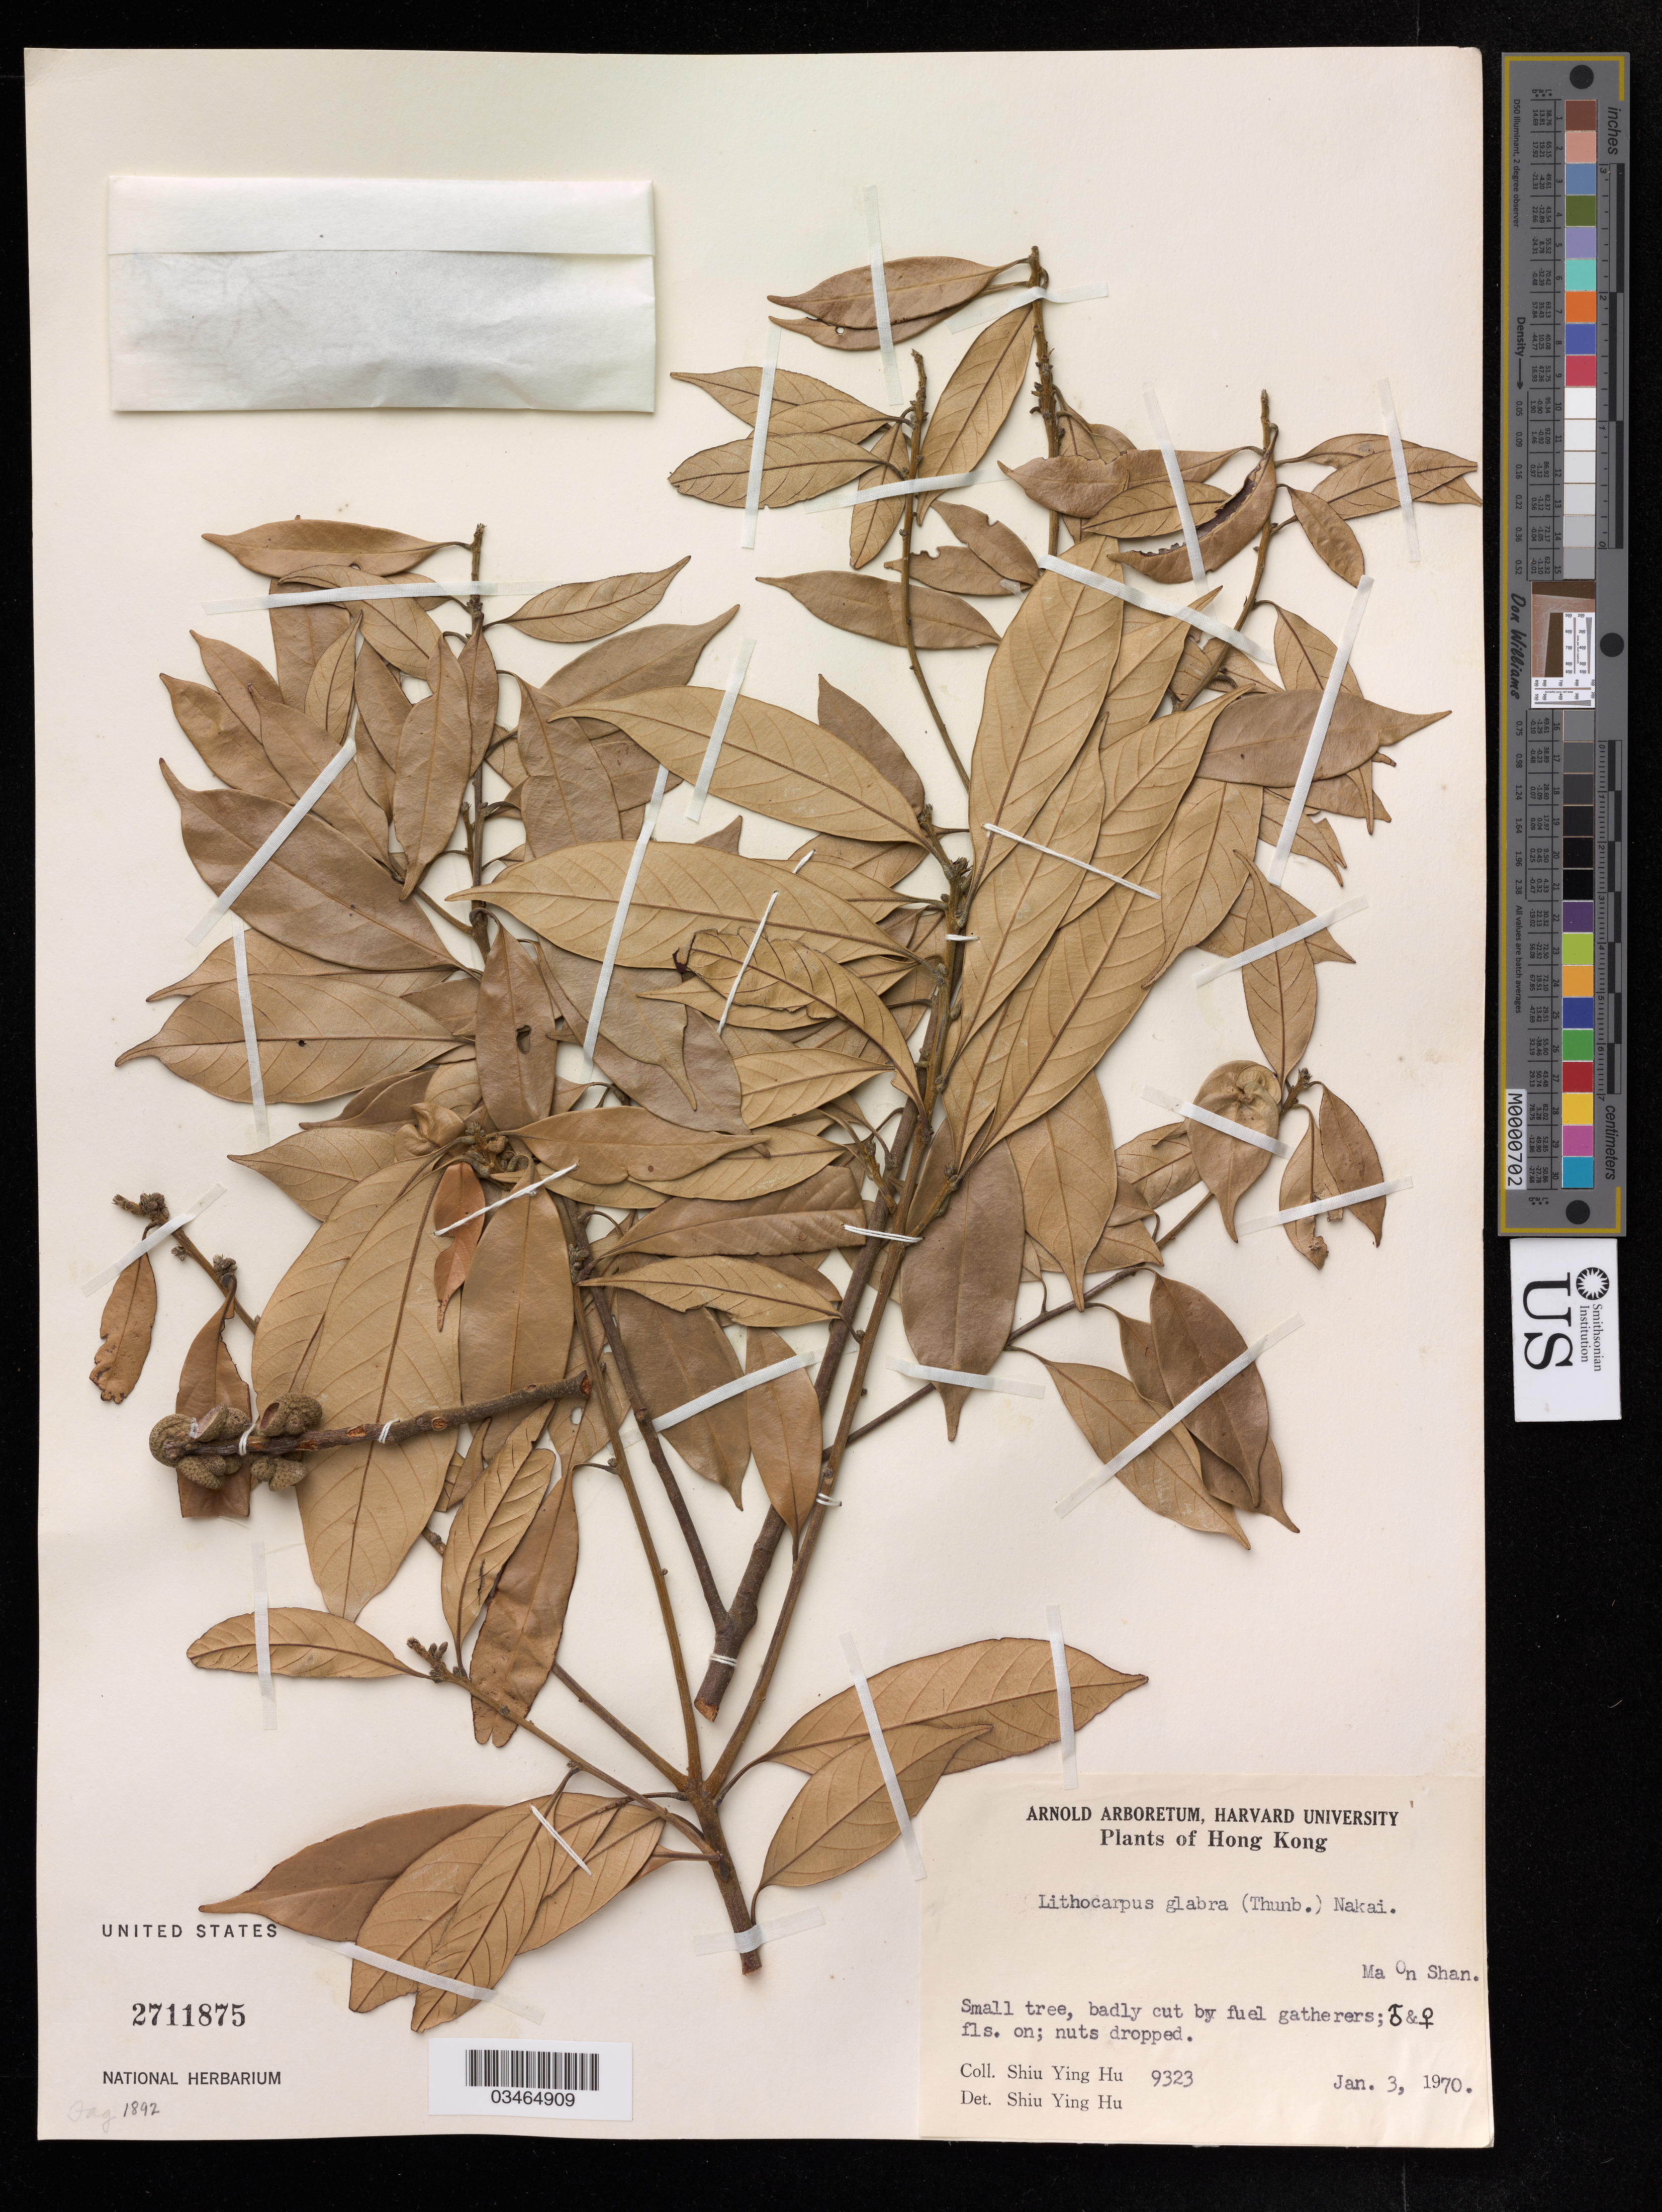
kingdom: Plantae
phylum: Tracheophyta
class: Magnoliopsida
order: Fagales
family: Fagaceae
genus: Lithocarpus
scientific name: Lithocarpus glaber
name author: (Thunb.) Nakai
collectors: S. Y. Hu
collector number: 9323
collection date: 1970-01-03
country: China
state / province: Hong Kong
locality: Ma On Shan, Small tree, badly cut by fuel gatherers.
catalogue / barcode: US 2711875